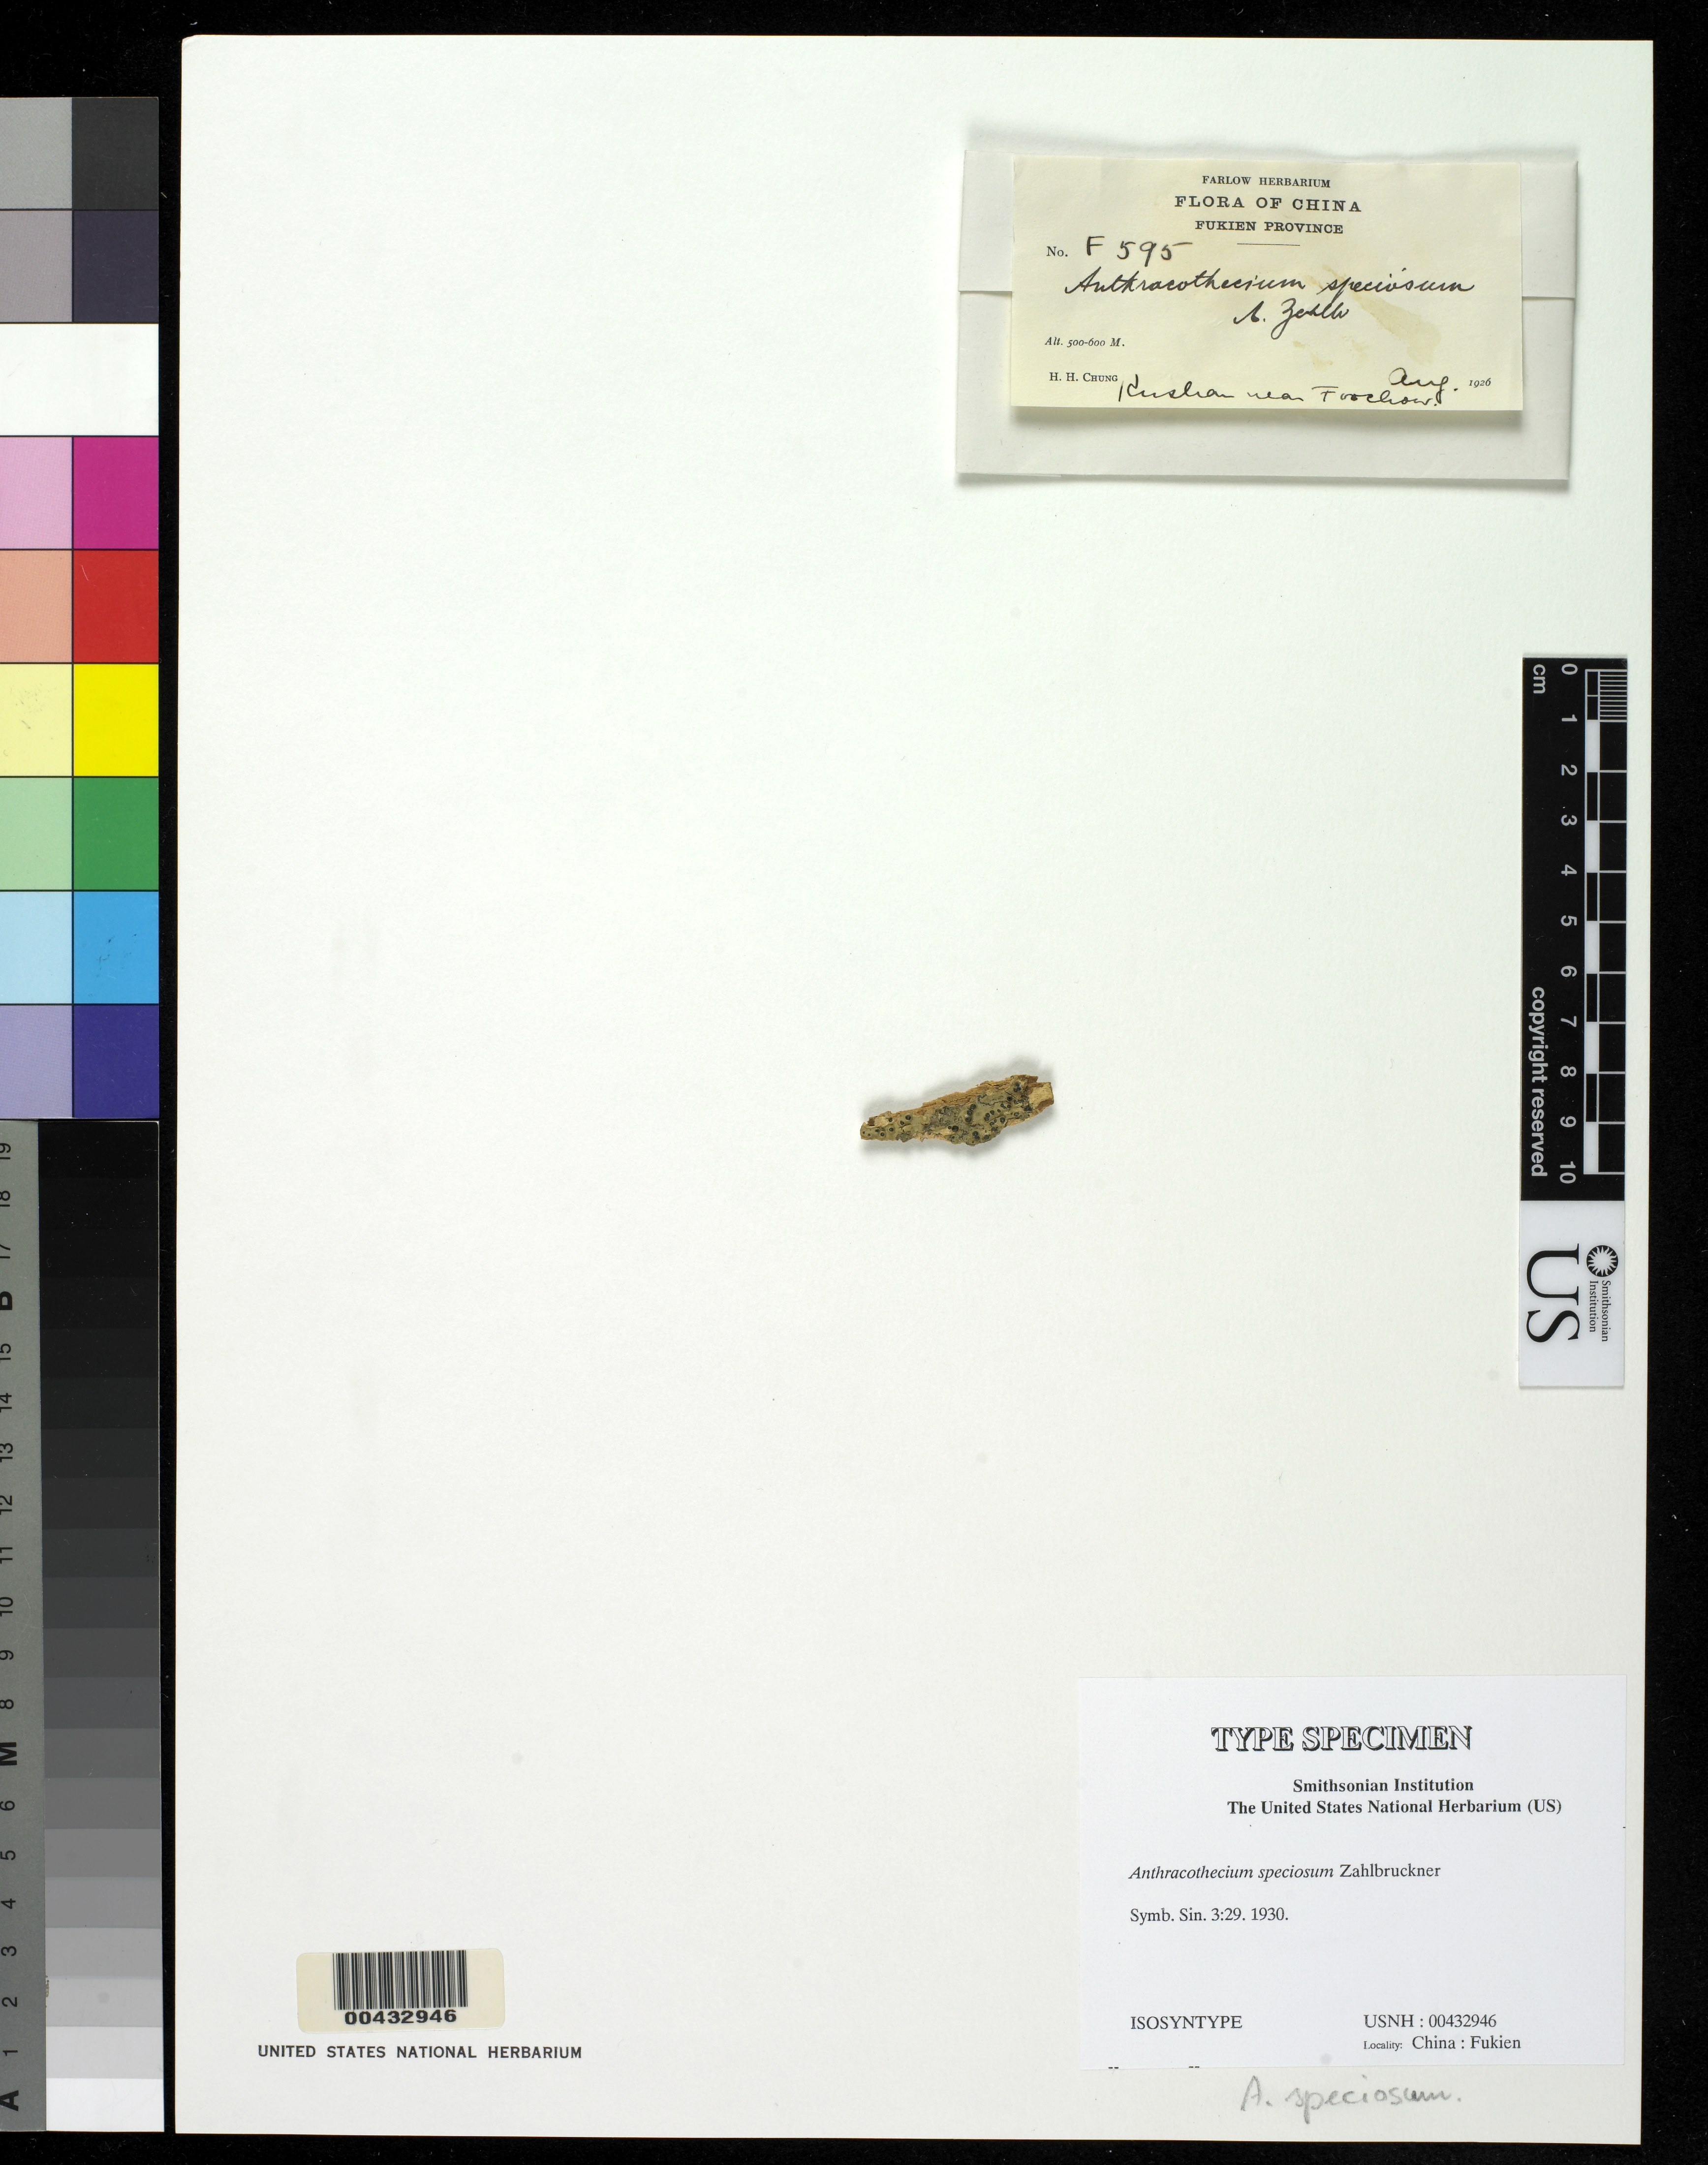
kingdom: Fungi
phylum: Ascomycota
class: Eurotiomycetes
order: Pyrenulales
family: Pyrenulaceae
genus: Anthracothecium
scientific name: Anthracothecium speciosum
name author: Zahlbr.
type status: Isosyntype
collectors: H. Chung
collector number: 595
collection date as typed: Aug 1926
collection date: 1926-08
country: China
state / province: Fujian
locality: Gu-schan near Fudschou.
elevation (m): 500